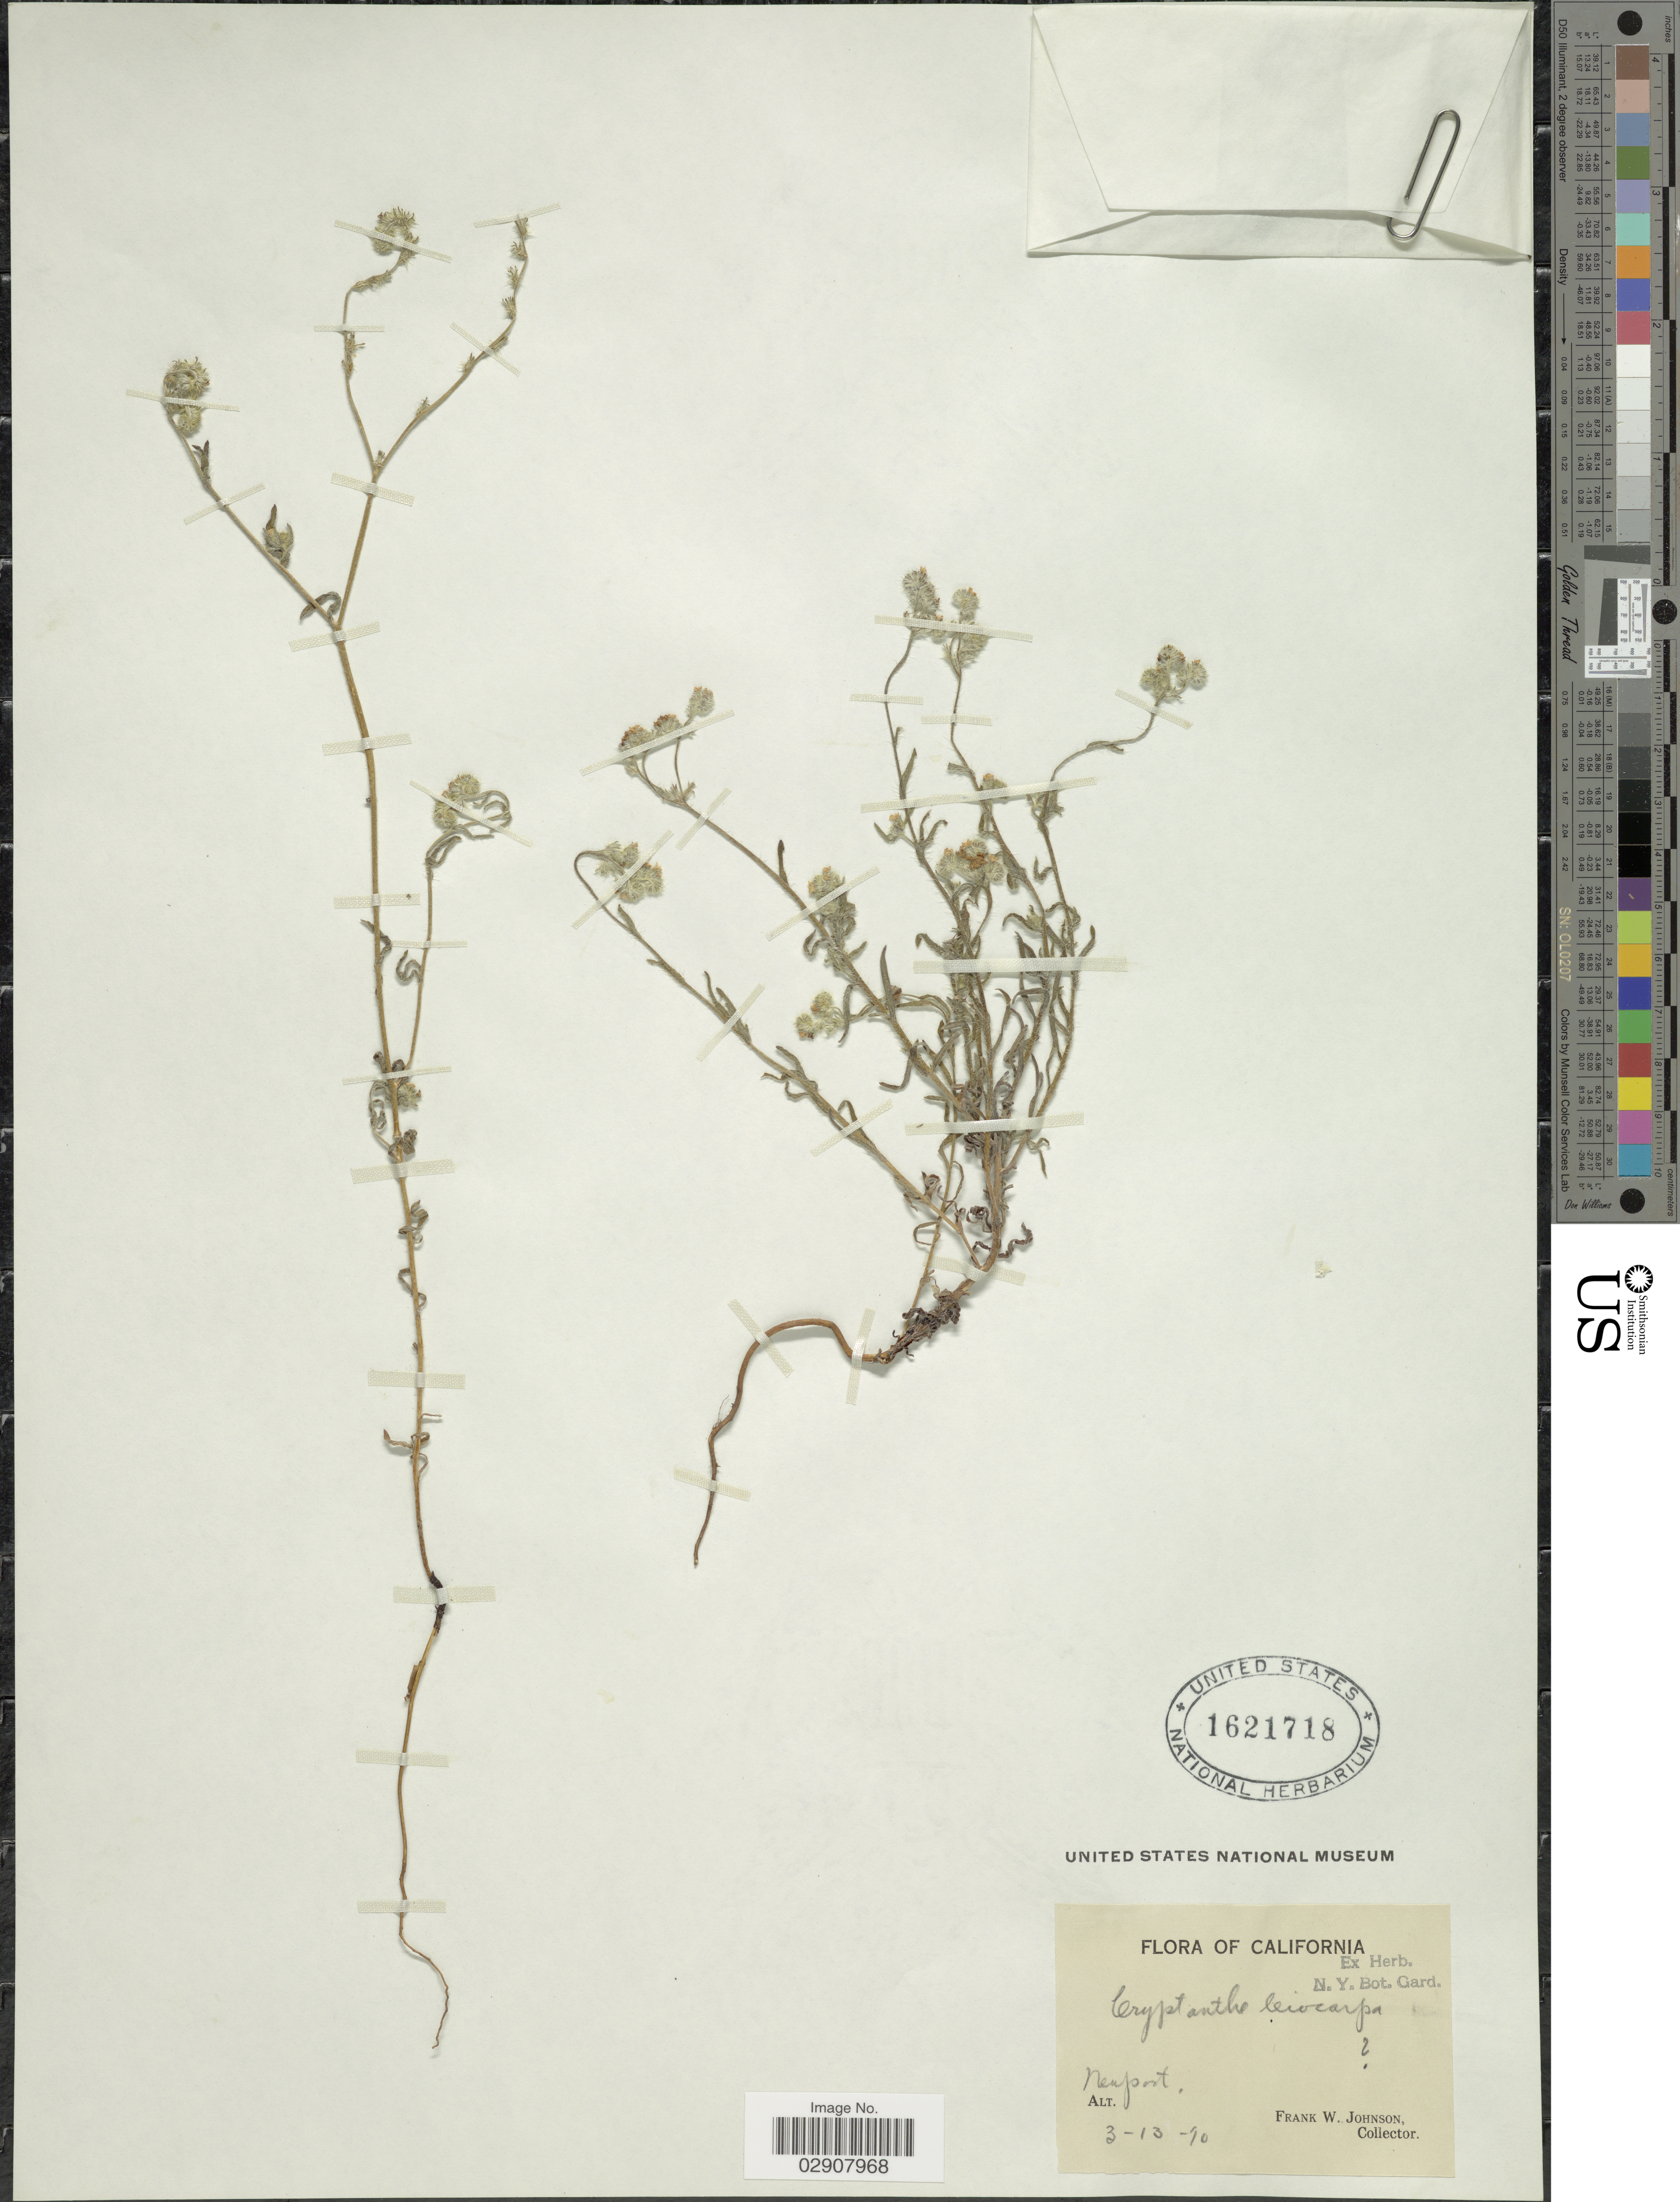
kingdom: Plantae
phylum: Tracheophyta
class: Magnoliopsida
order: Boraginales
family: Boraginaceae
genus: Cryptantha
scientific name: Cryptantha leiocarpa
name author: (Fisch. & C.A. Mey.) Greene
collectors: F. W. Johnson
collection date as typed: Transcribed d/m/y: 13/3/40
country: United States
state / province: California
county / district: Orange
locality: Newport.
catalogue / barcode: US 1621718